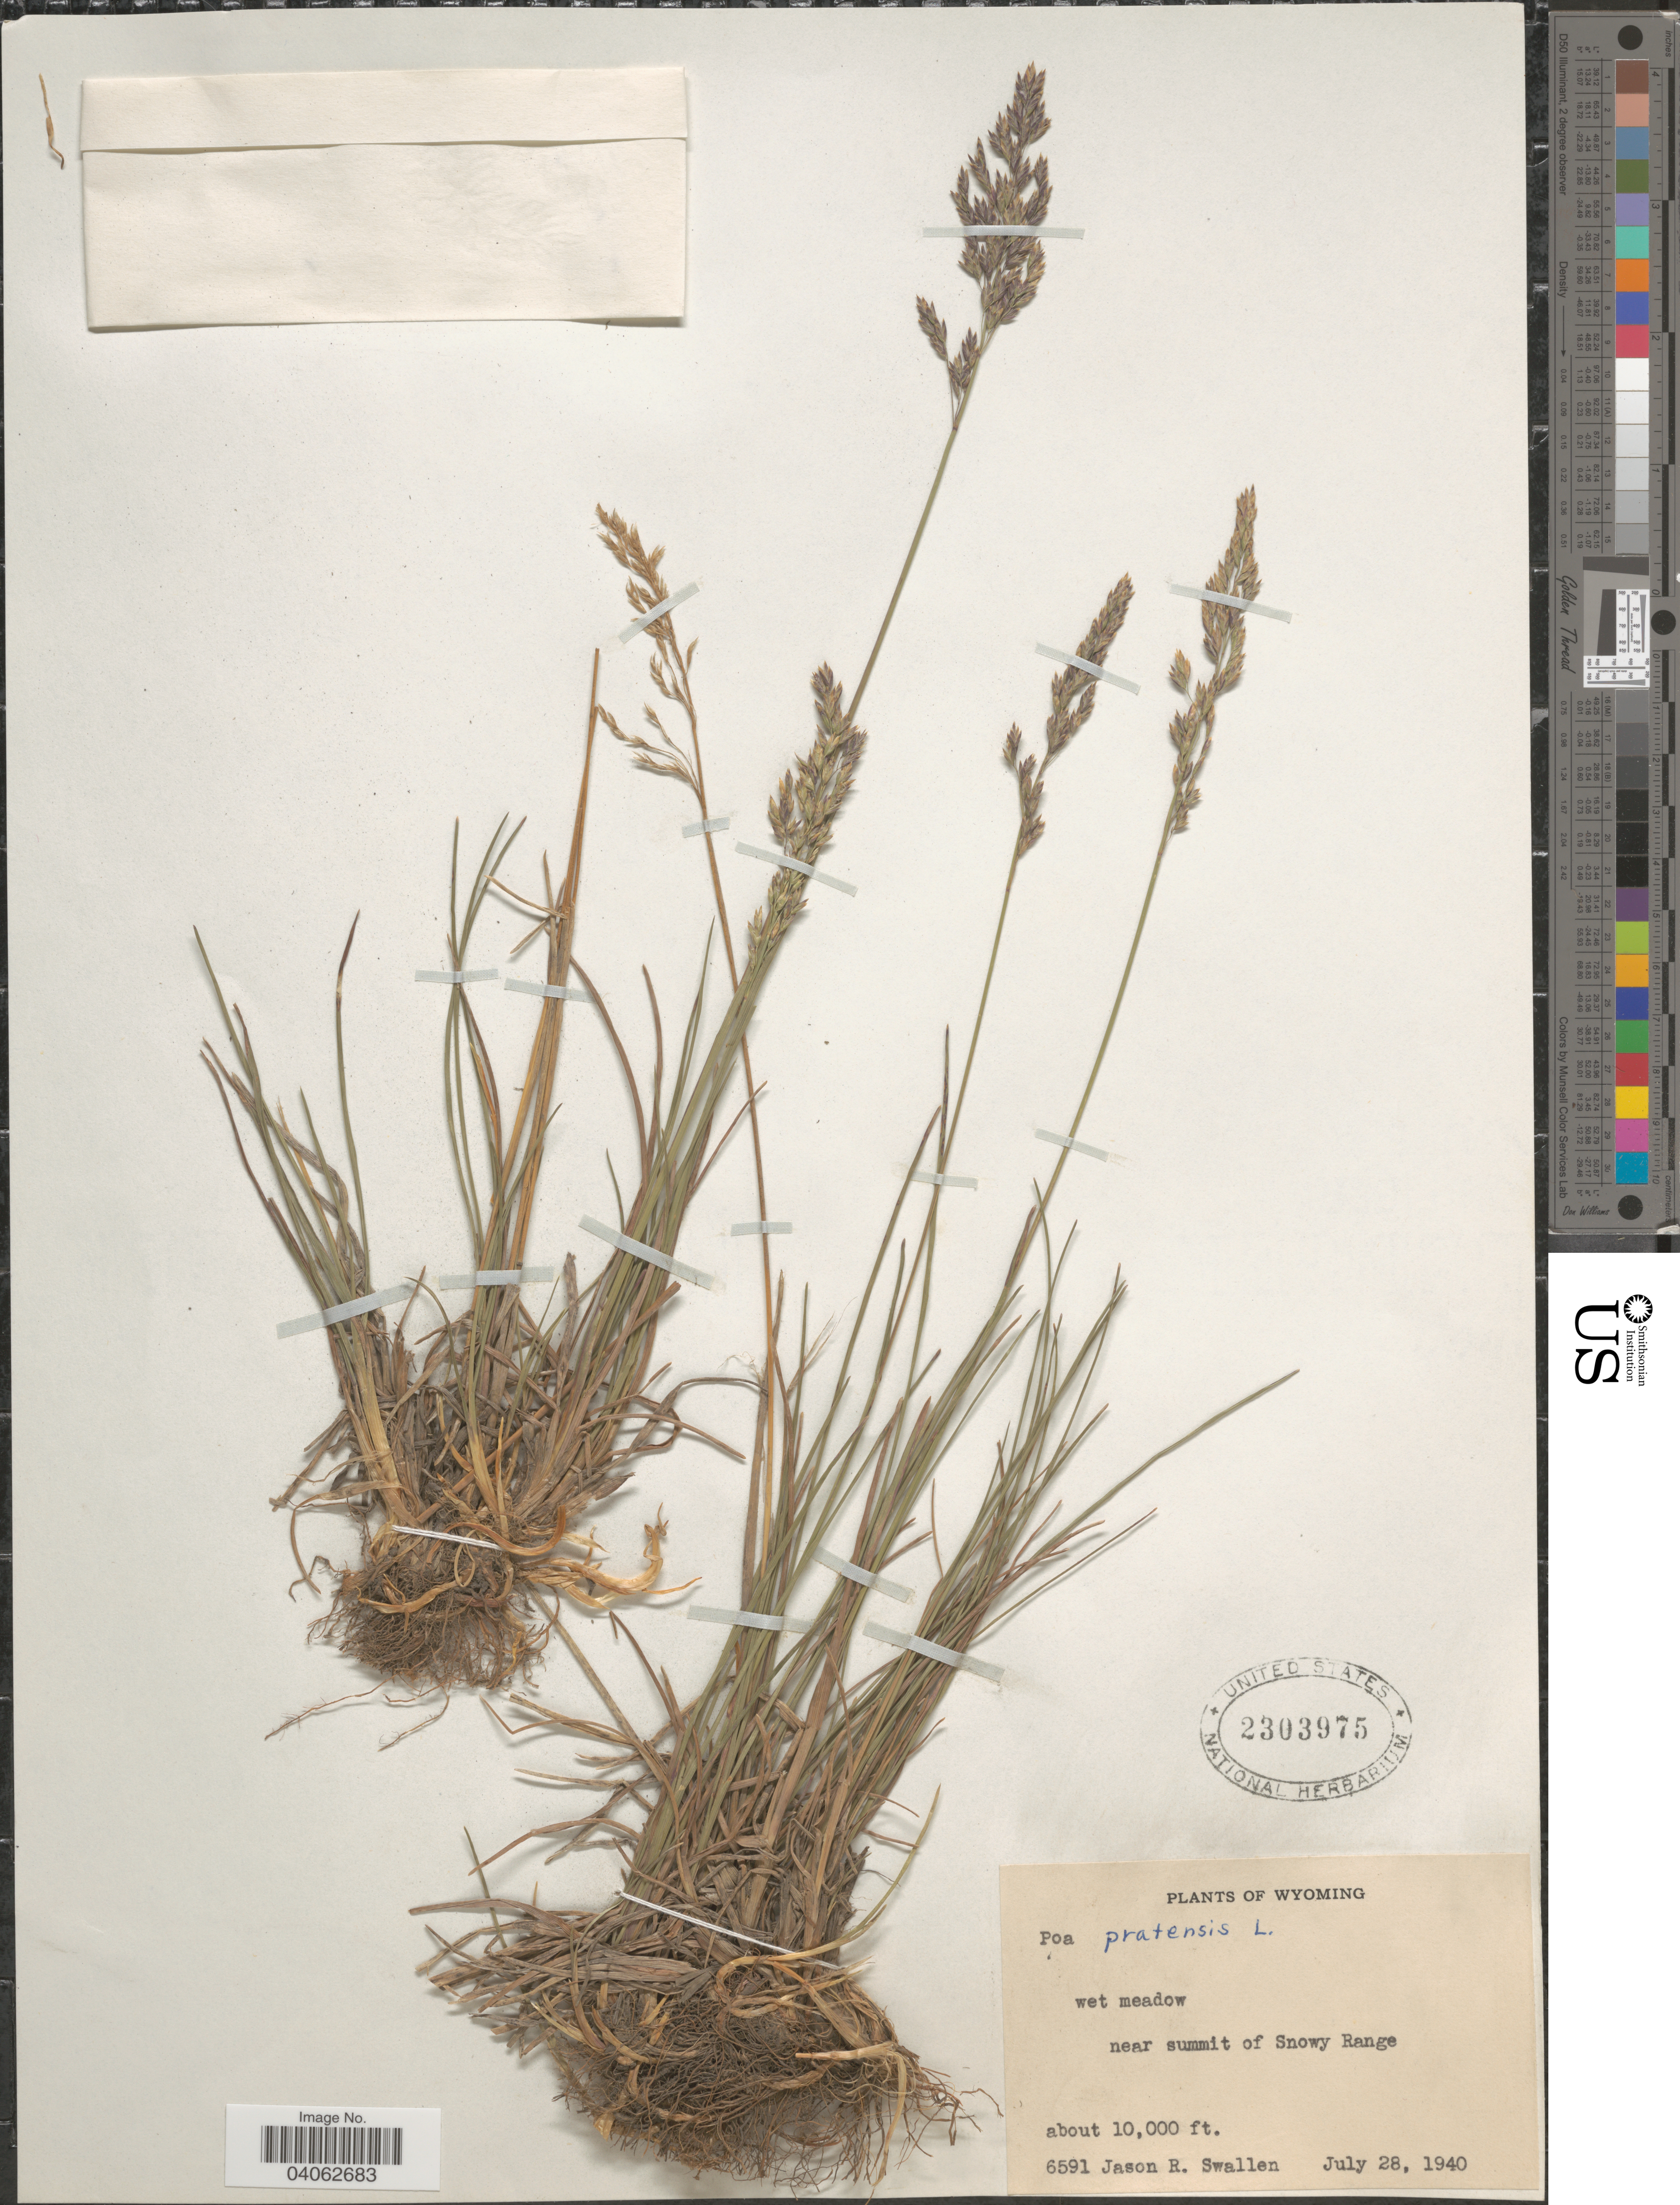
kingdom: Plantae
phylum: Tracheophyta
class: Liliopsida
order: Poales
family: Poaceae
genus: Poa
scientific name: Poa pratensis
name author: L.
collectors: J. R. Swallen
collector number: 6591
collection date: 1940-07-28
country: United States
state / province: Wyoming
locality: Wet meadow near summit of Snowy Range.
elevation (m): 3048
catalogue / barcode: US 2303975